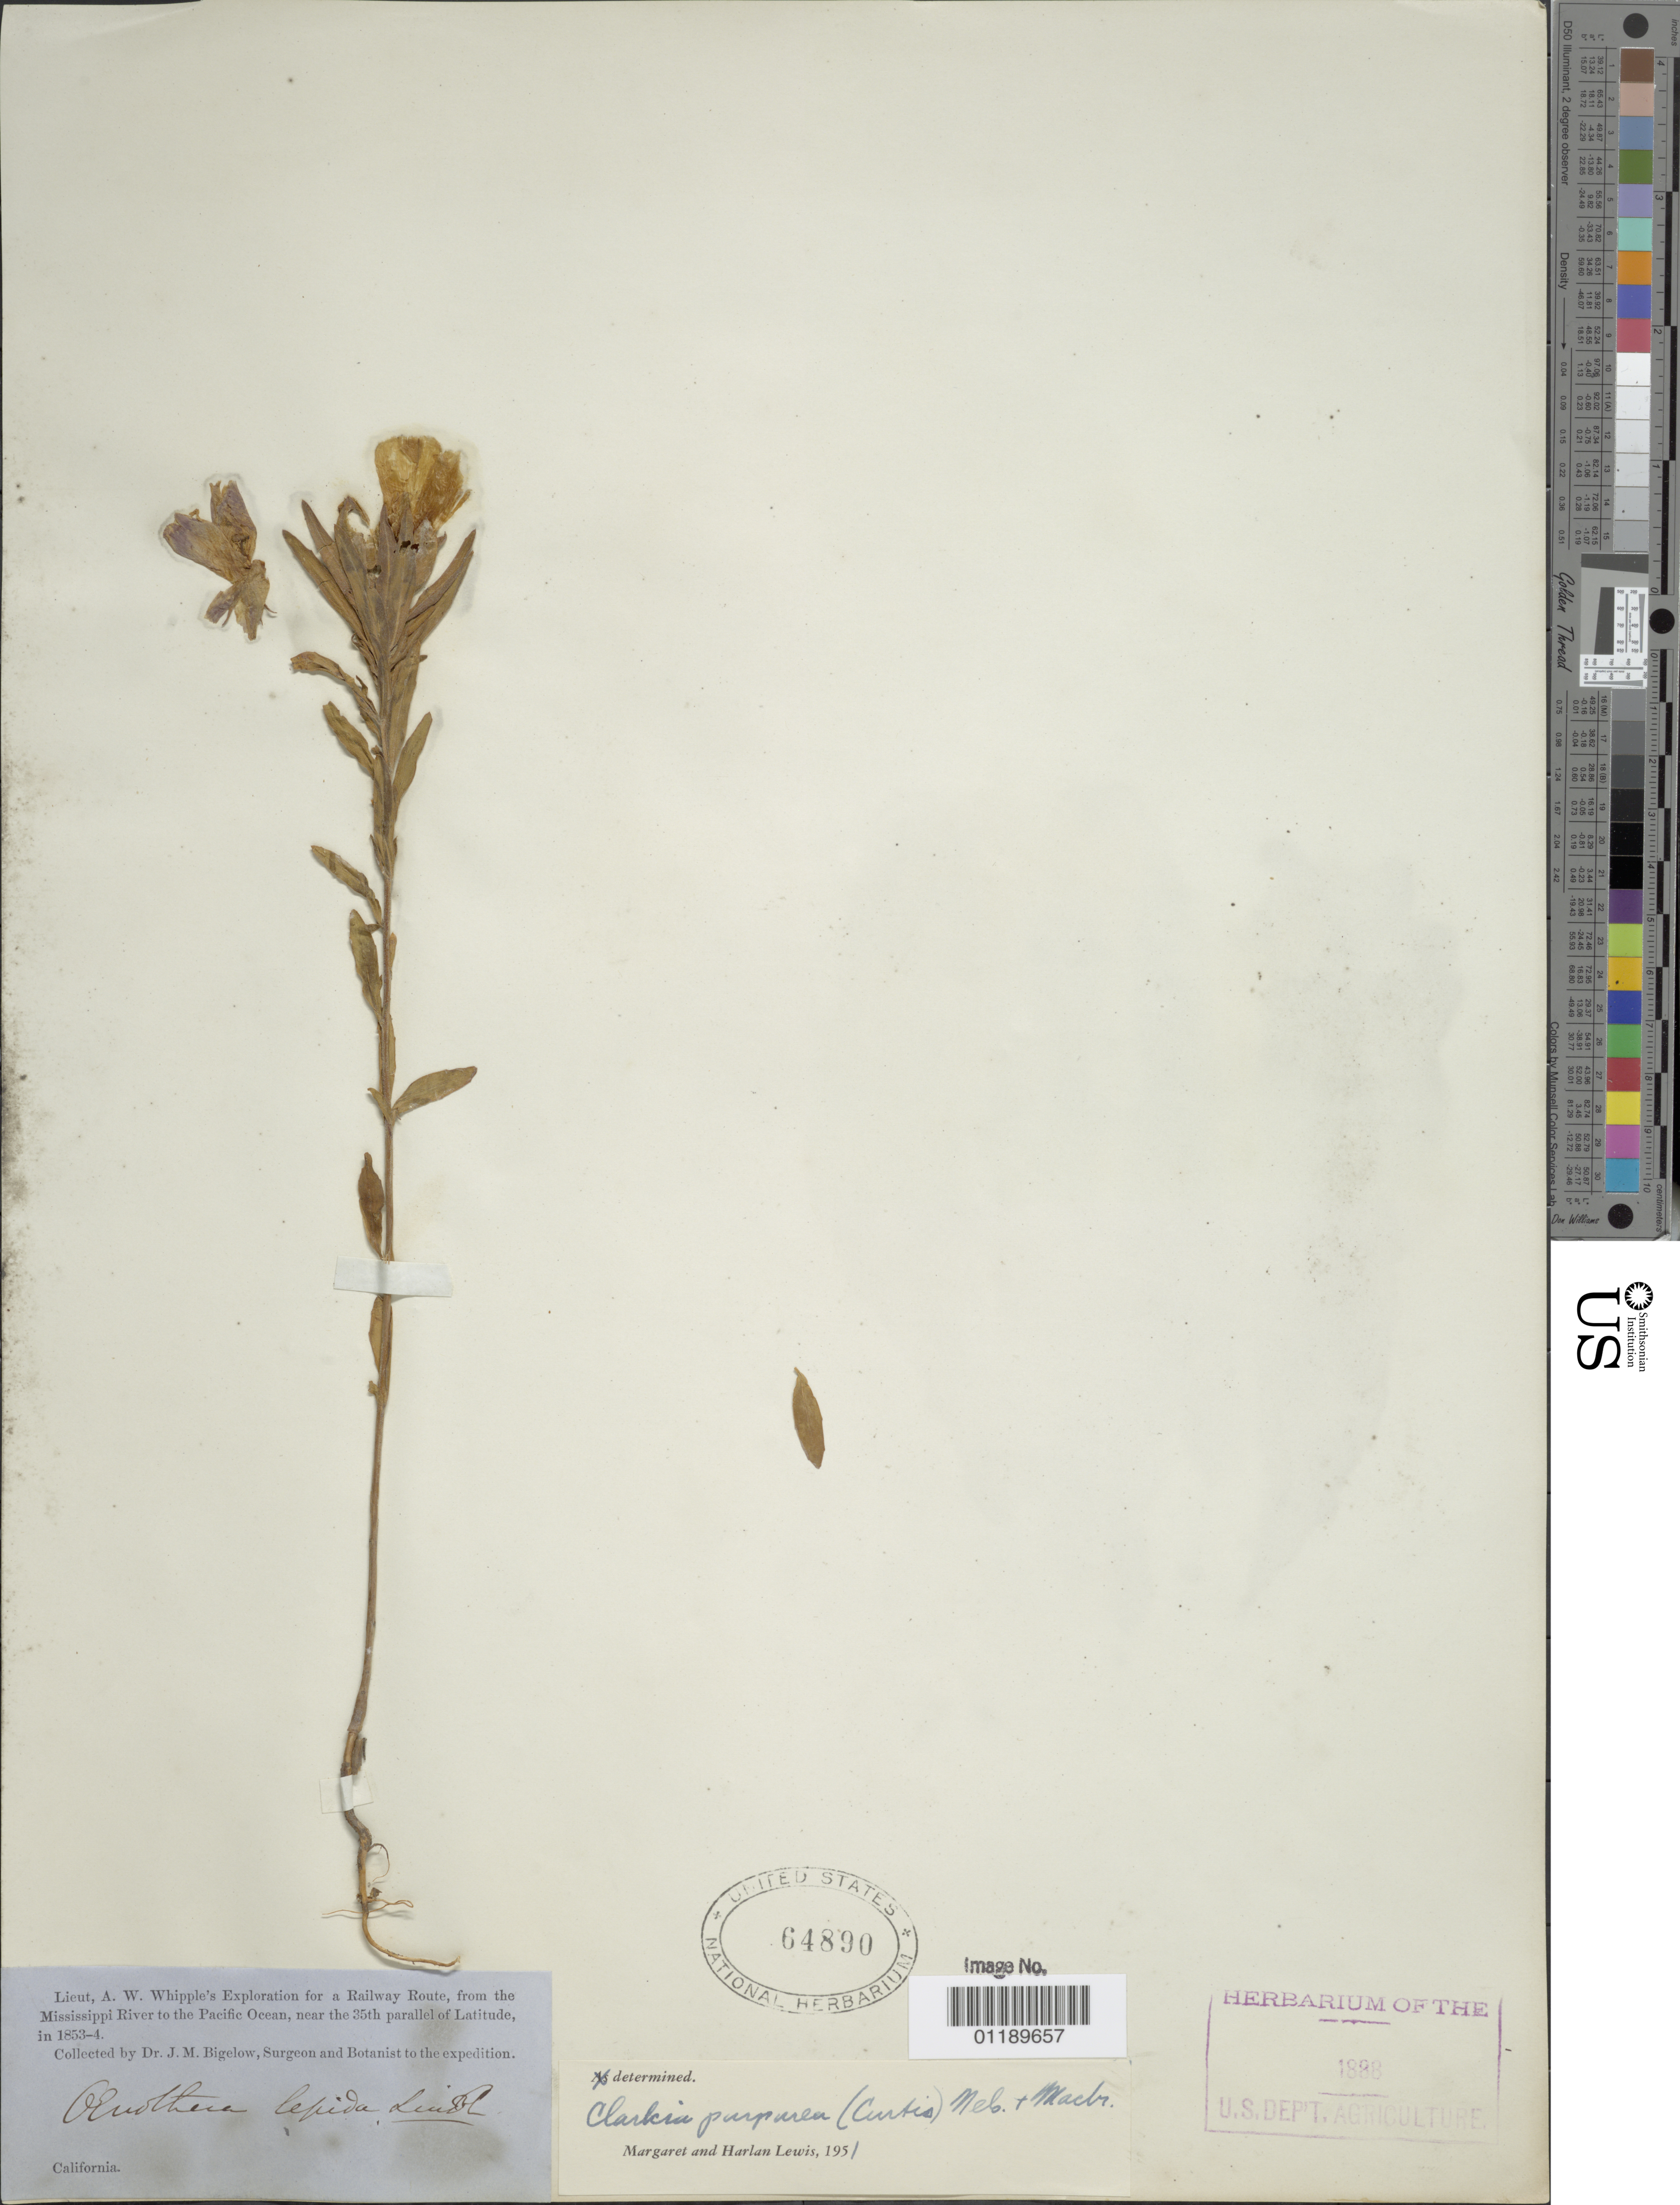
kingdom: Plantae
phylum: Tracheophyta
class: Magnoliopsida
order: Myrtales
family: Onagraceae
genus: Clarkia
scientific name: Clarkia purpurea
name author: (Curtis) A. Nelson & J.F. Macbr.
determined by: Lewis, --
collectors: J. M. Bigelow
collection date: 1853/1854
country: United States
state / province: California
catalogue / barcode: US 64890